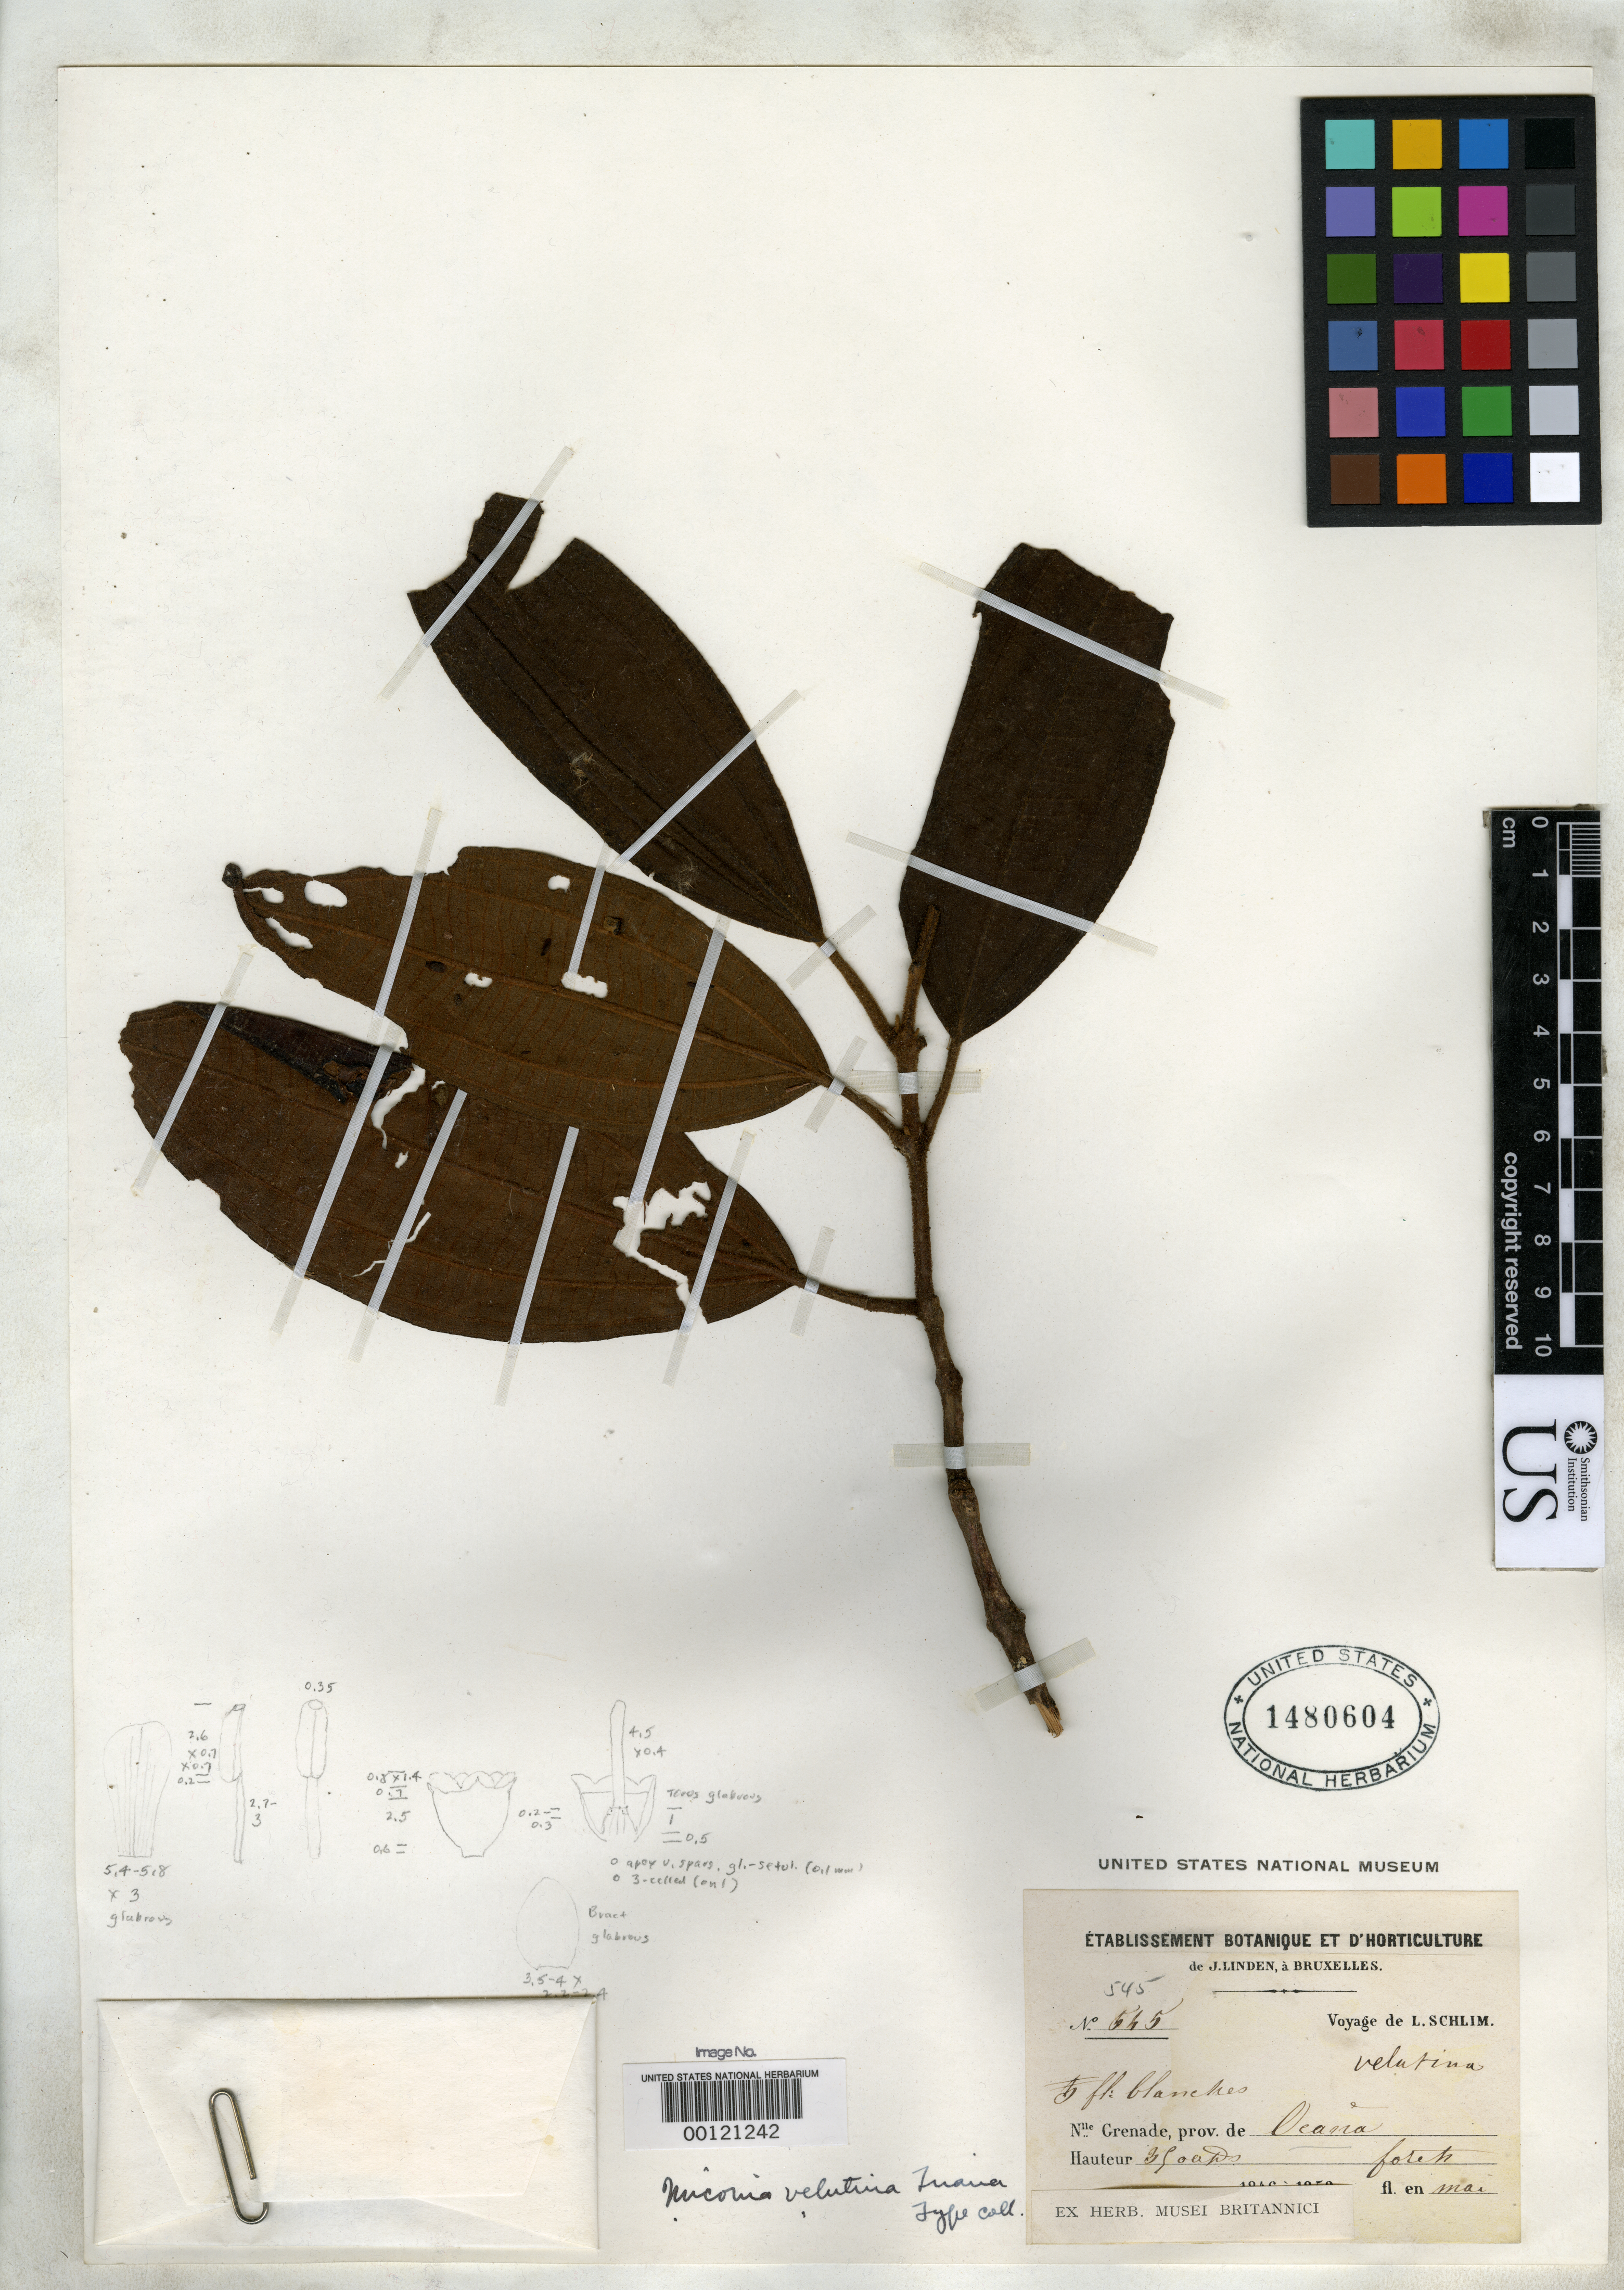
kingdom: Plantae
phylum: Tracheophyta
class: Magnoliopsida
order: Myrtales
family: Melastomataceae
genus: Miconia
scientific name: Miconia velutina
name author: Triana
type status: Isotype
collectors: L. Schlim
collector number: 545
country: Colombia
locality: Ocasia Prov.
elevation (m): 1067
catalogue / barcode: US 1480604